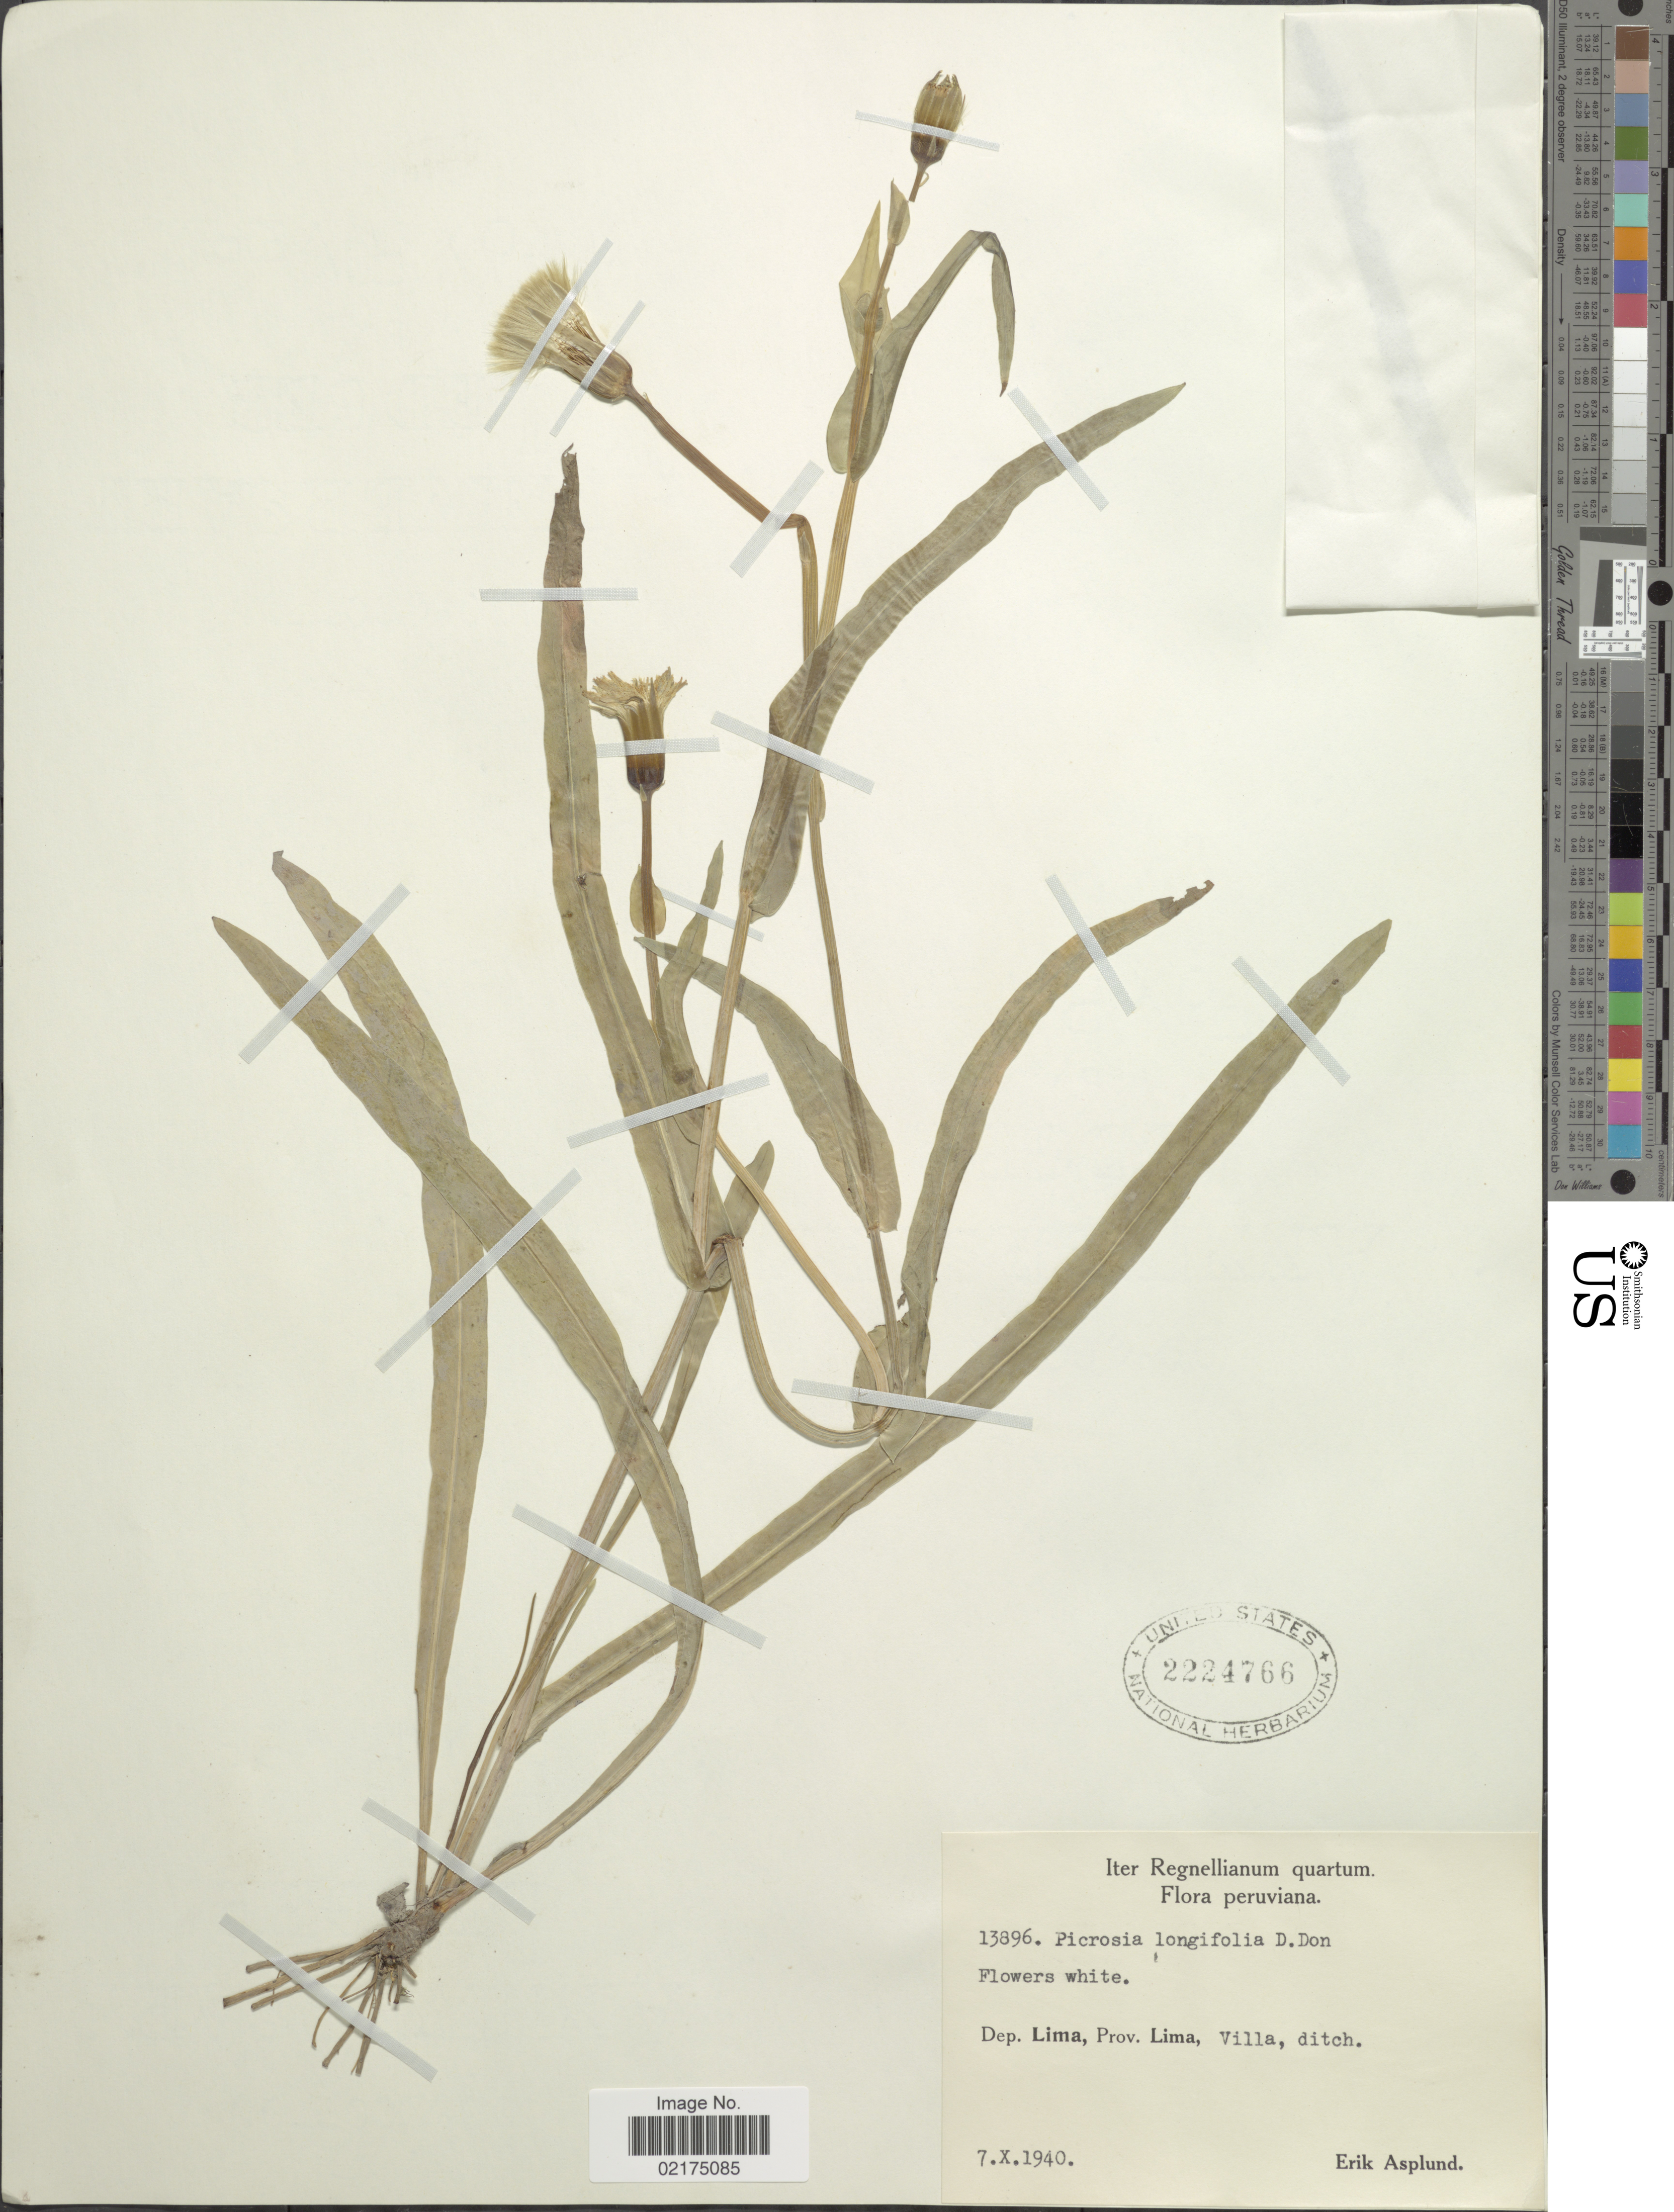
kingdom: Plantae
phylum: Tracheophyta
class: Magnoliopsida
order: Asterales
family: Asteraceae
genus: Picrosia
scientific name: Picrosia longifolia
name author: D. Don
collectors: E. Asplund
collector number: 13896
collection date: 1940-10-07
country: Peru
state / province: Lima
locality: Prov. LIma, Villa, ditch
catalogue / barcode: US 2224766